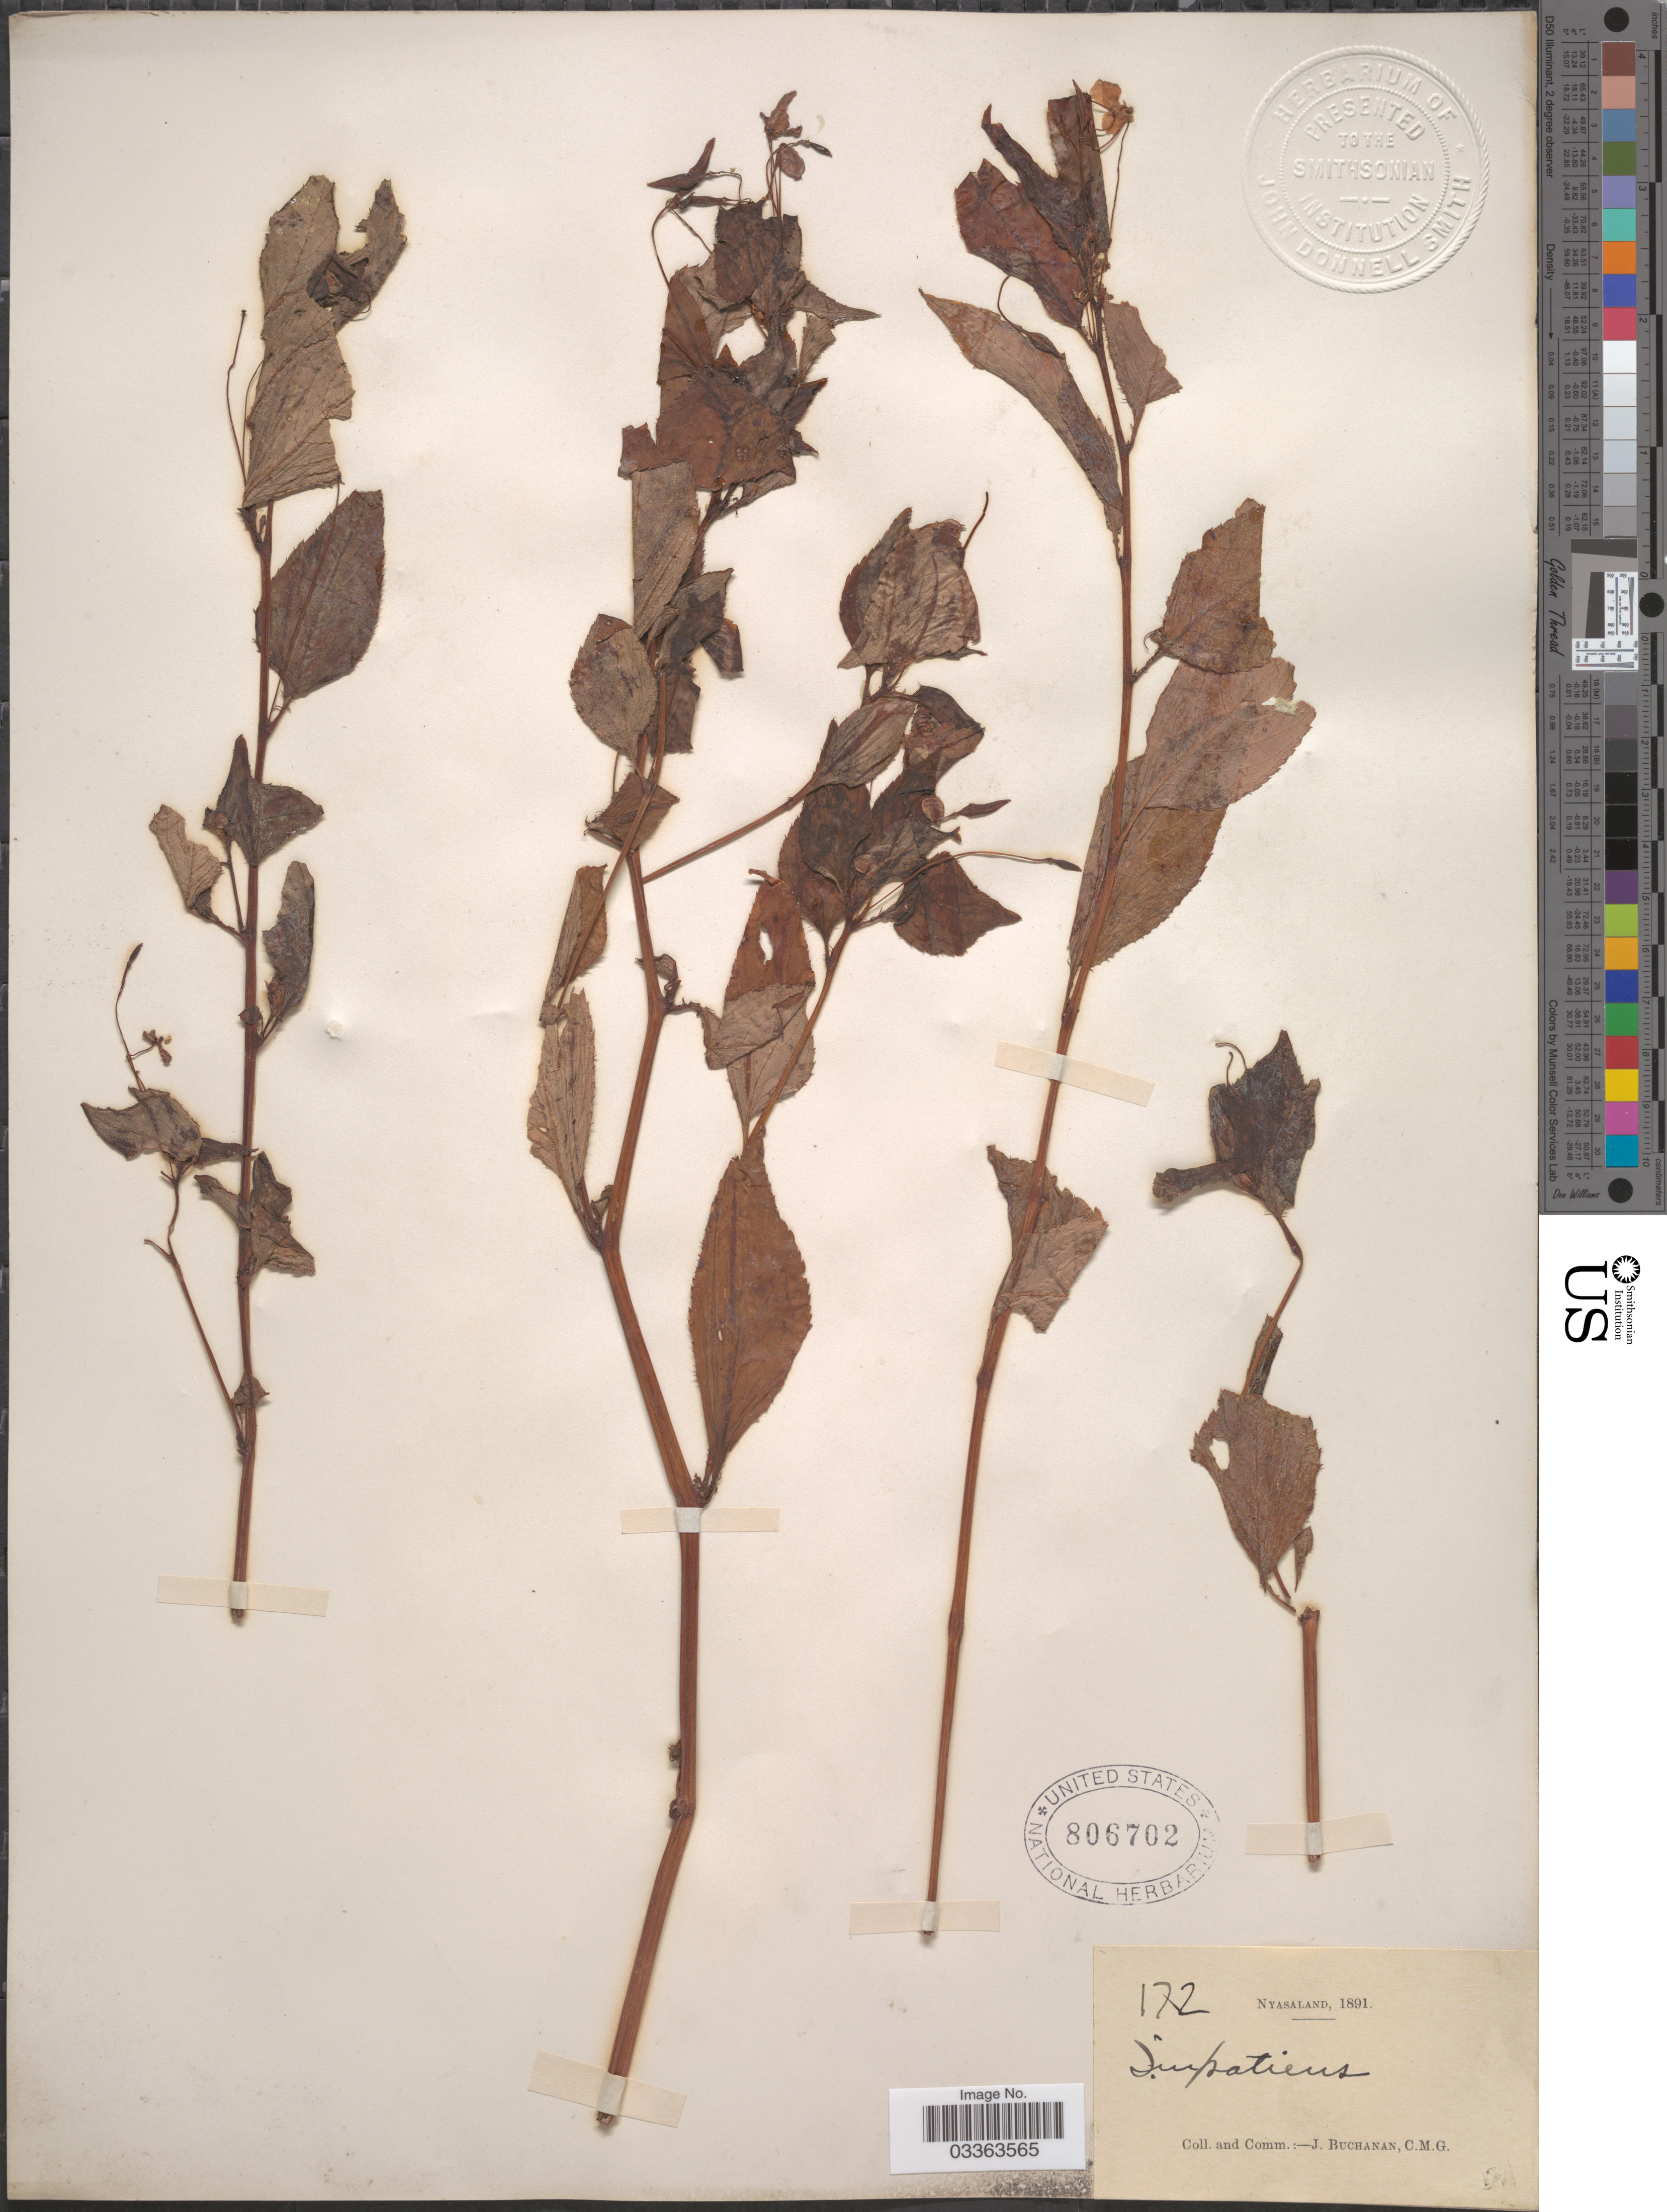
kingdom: Plantae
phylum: Tracheophyta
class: Magnoliopsida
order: Ericales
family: Balsaminaceae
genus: Impatiens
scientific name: Impatiens sp.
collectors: J. Buchanan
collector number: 172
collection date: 1891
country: Malawi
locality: Nyasaland.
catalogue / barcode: US 806702